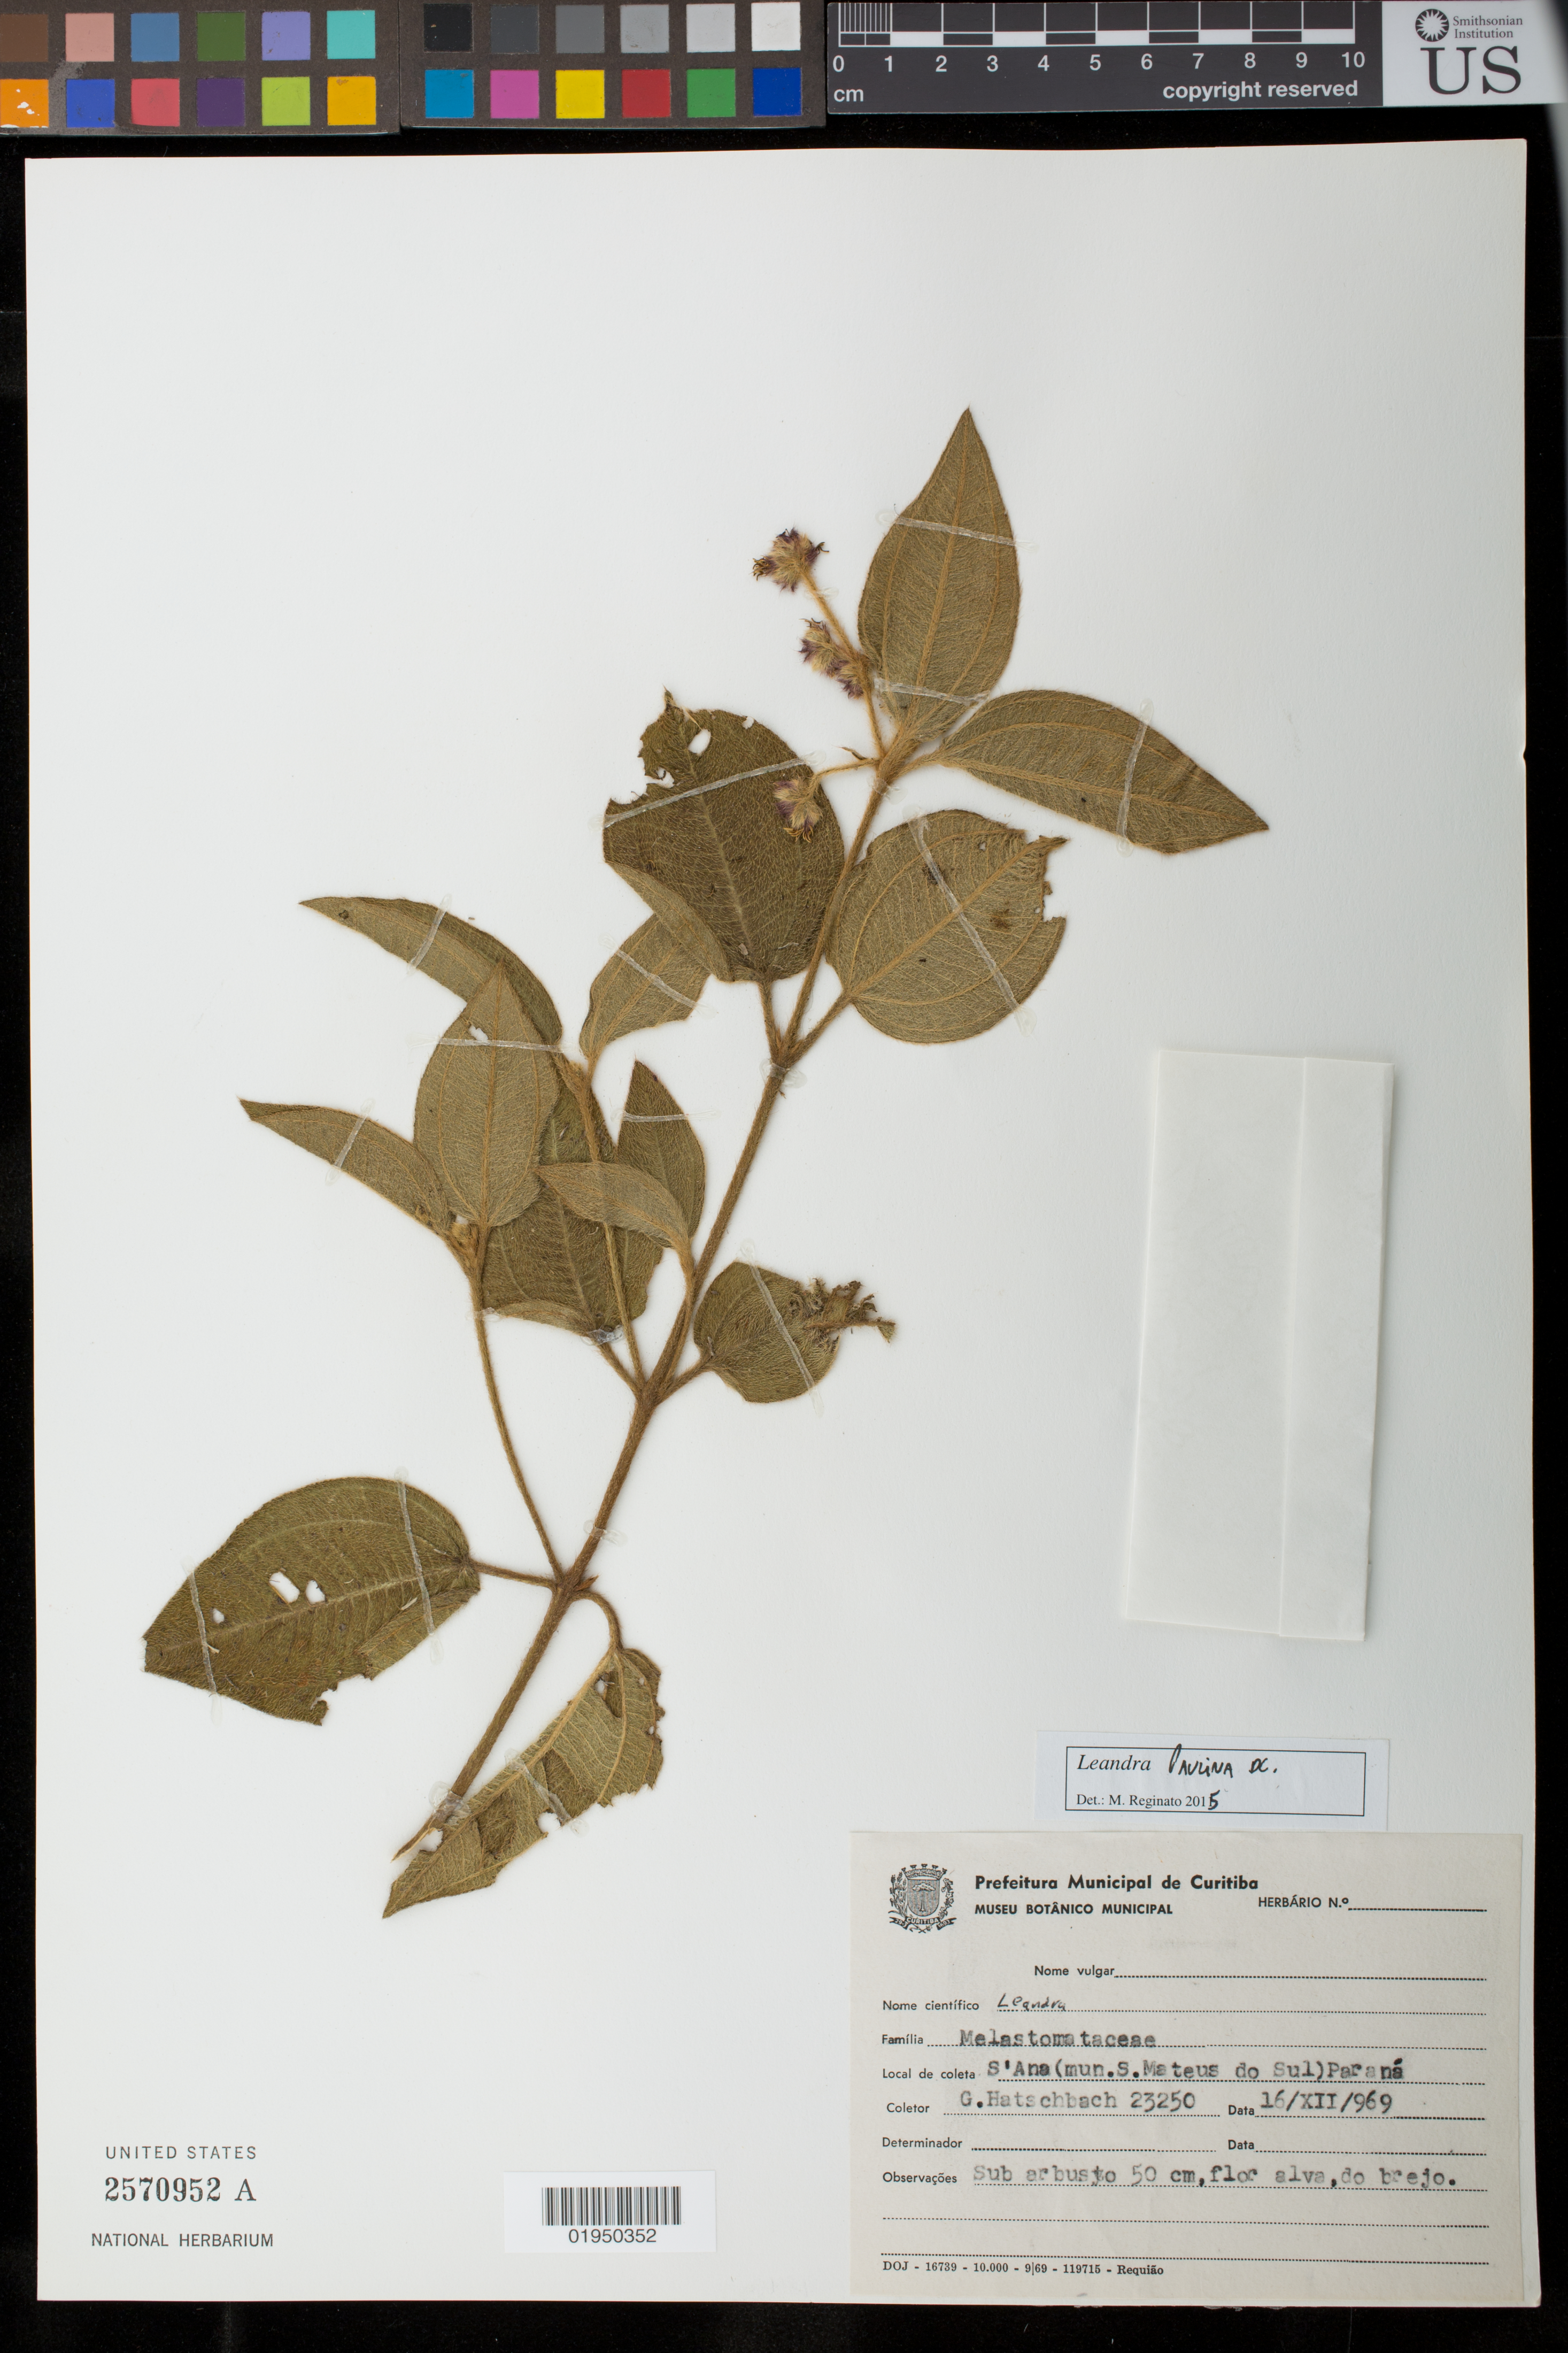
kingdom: Plantae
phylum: Tracheophyta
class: Magnoliopsida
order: Myrtales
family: Melastomataceae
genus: Leandra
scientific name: Leandra paulina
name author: DC.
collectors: G. Hatschbach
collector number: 23250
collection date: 1969-12-16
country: Brazil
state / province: Paraná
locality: S'Ana(mun.S.Mateus dp Sul) Parana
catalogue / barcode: US 2570952A